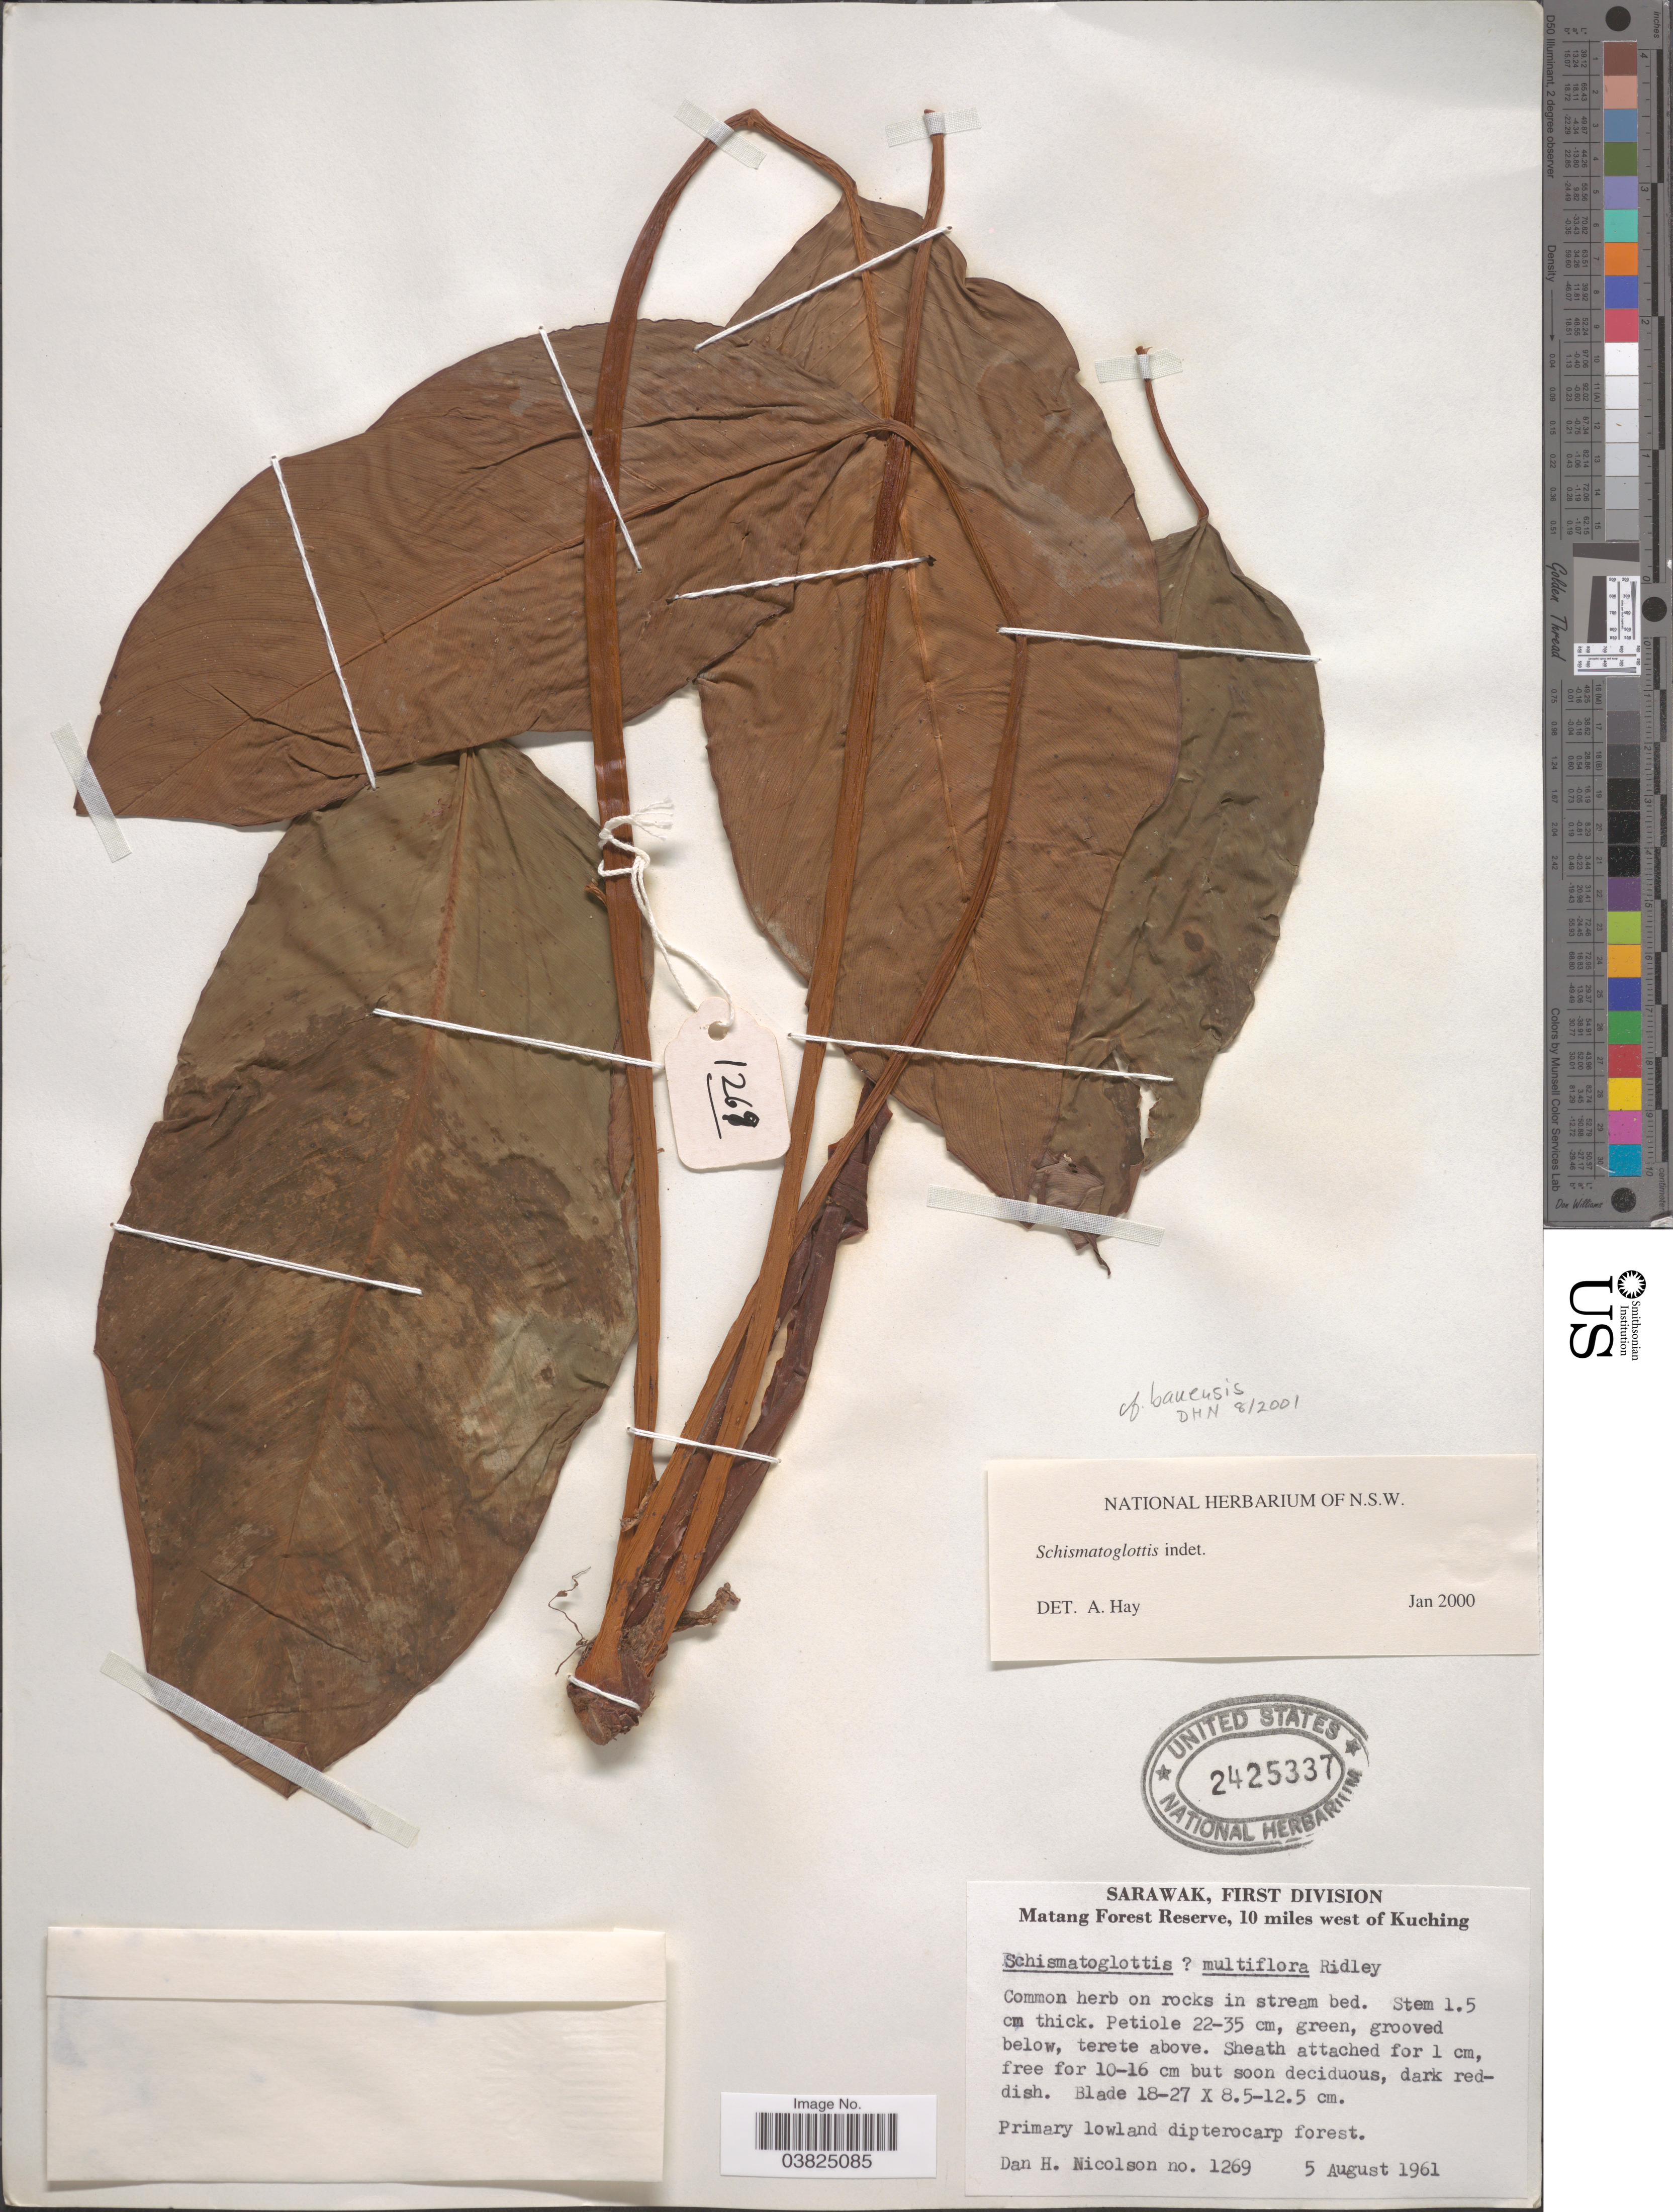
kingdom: Plantae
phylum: Tracheophyta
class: Liliopsida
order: Alismatales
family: Araceae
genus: Schismatoglottis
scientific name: Schismatoglottis sp.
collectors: D. H. Nicolson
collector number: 1269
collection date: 1961-08-05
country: Malaysia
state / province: Sarawak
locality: First Division. Matang Forest Reserve, 10 miles west of Kuching.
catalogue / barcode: US 2425337